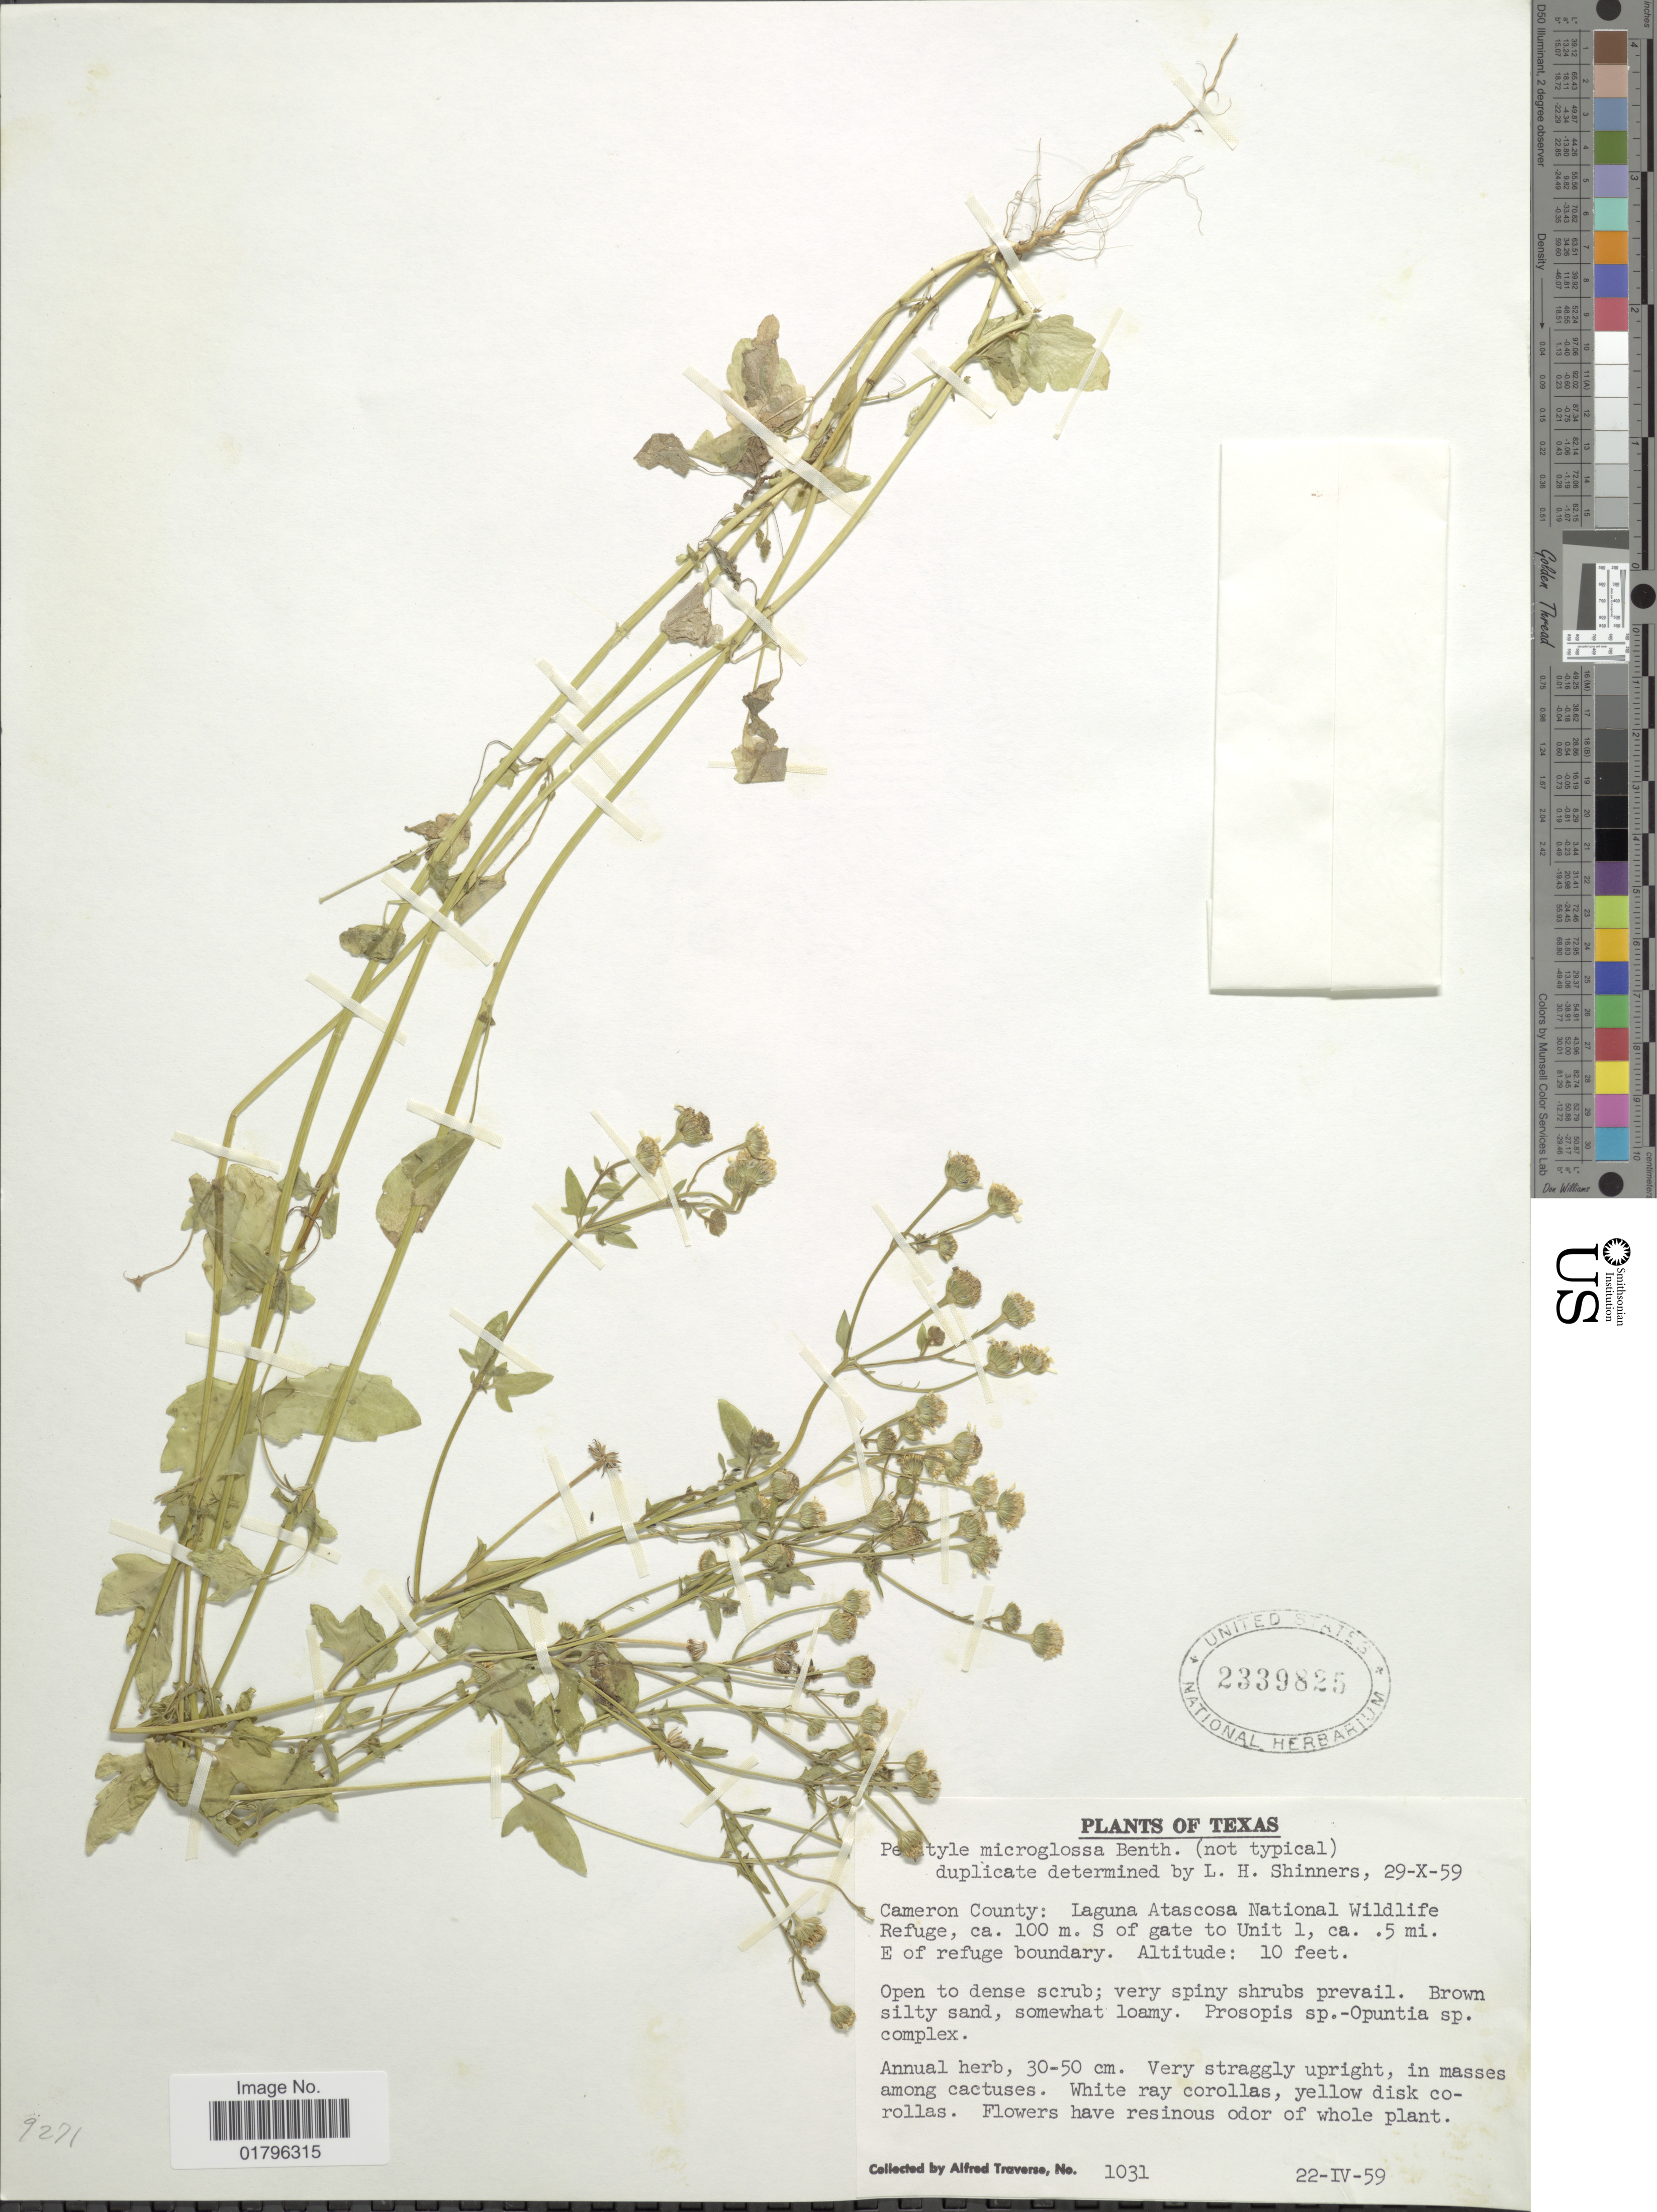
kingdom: Plantae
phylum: Tracheophyta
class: Magnoliopsida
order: Asterales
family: Asteraceae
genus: Perityle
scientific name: Perityle microglossa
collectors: A. Traverse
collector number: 1031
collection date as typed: Transcribed d/m/y: 22/4/59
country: United States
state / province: Texas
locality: Cameron County, Laguna Atascosa National Wildlife Refuge, ca 100 m S of gate to Unit 1, ca 5 mi E of refuge boundary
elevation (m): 3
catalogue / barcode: US 2339825